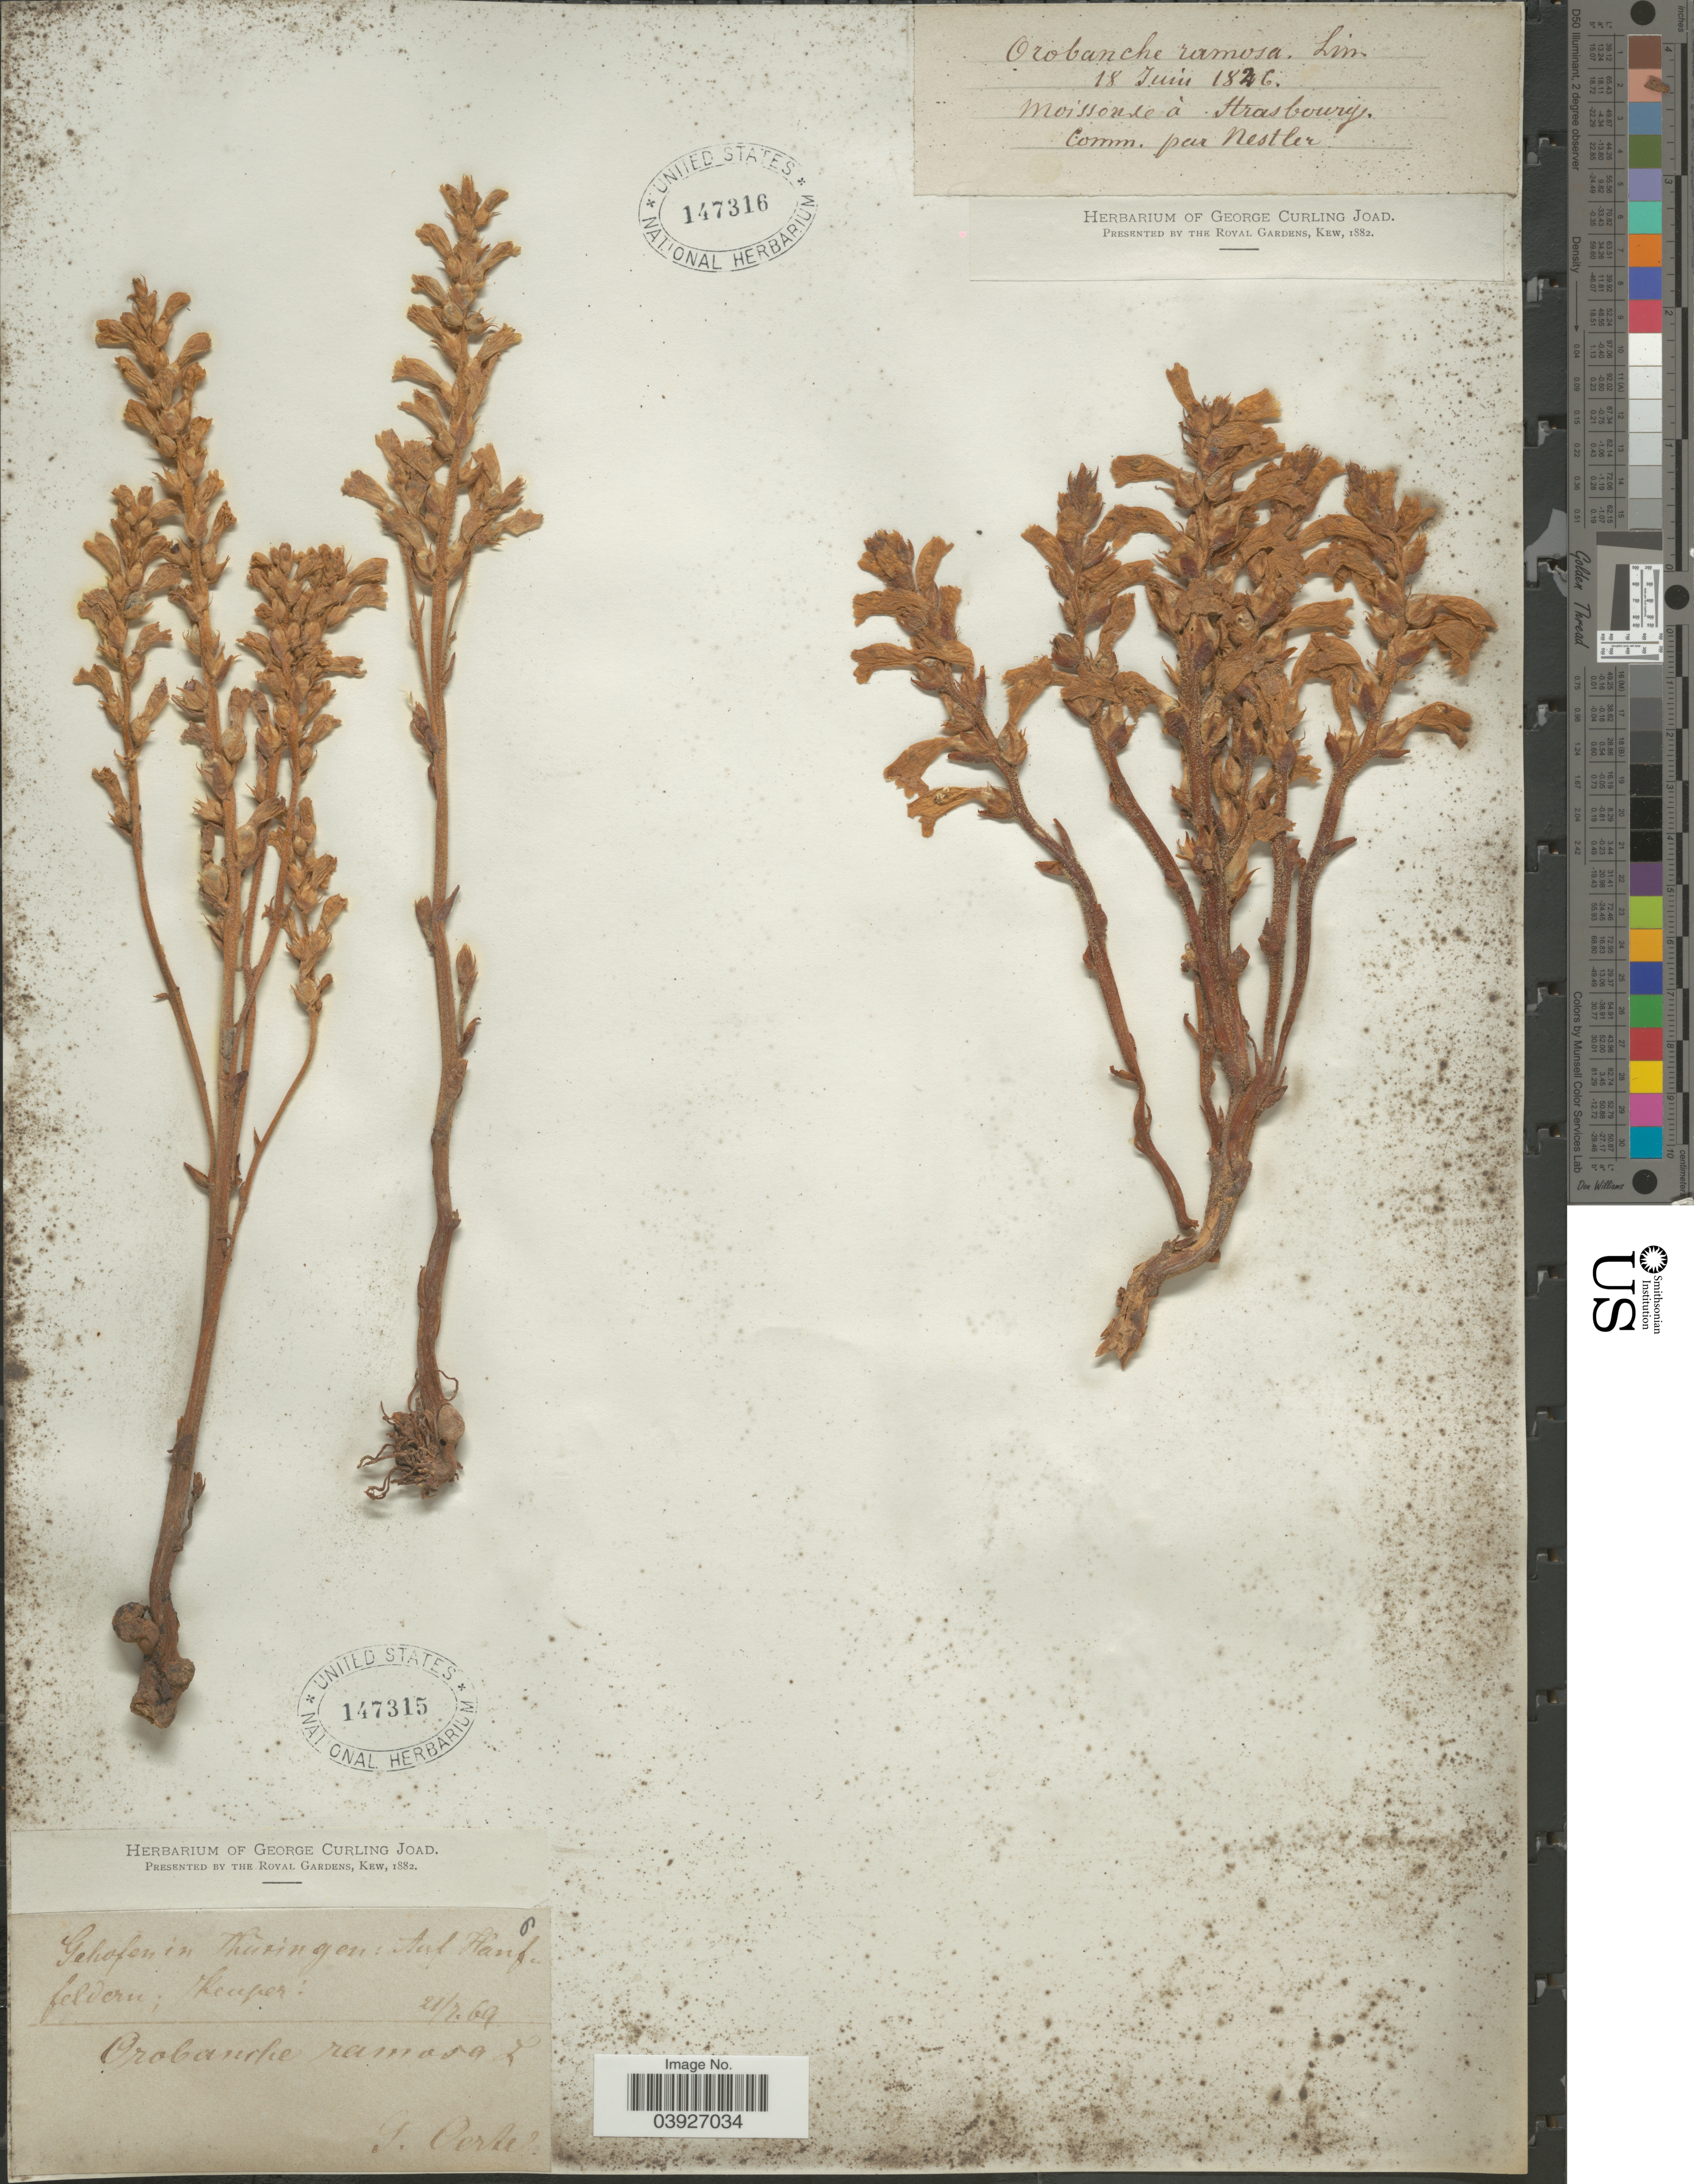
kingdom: Plantae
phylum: Tracheophyta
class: Magnoliopsida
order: Lamiales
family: Orobanchaceae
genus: Orobanche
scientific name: Orobanche ramosa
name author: L.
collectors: ex herb. George Curling Joad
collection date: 1846-06-18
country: France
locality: Moissonse à Strasbourg.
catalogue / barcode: US 147316-2